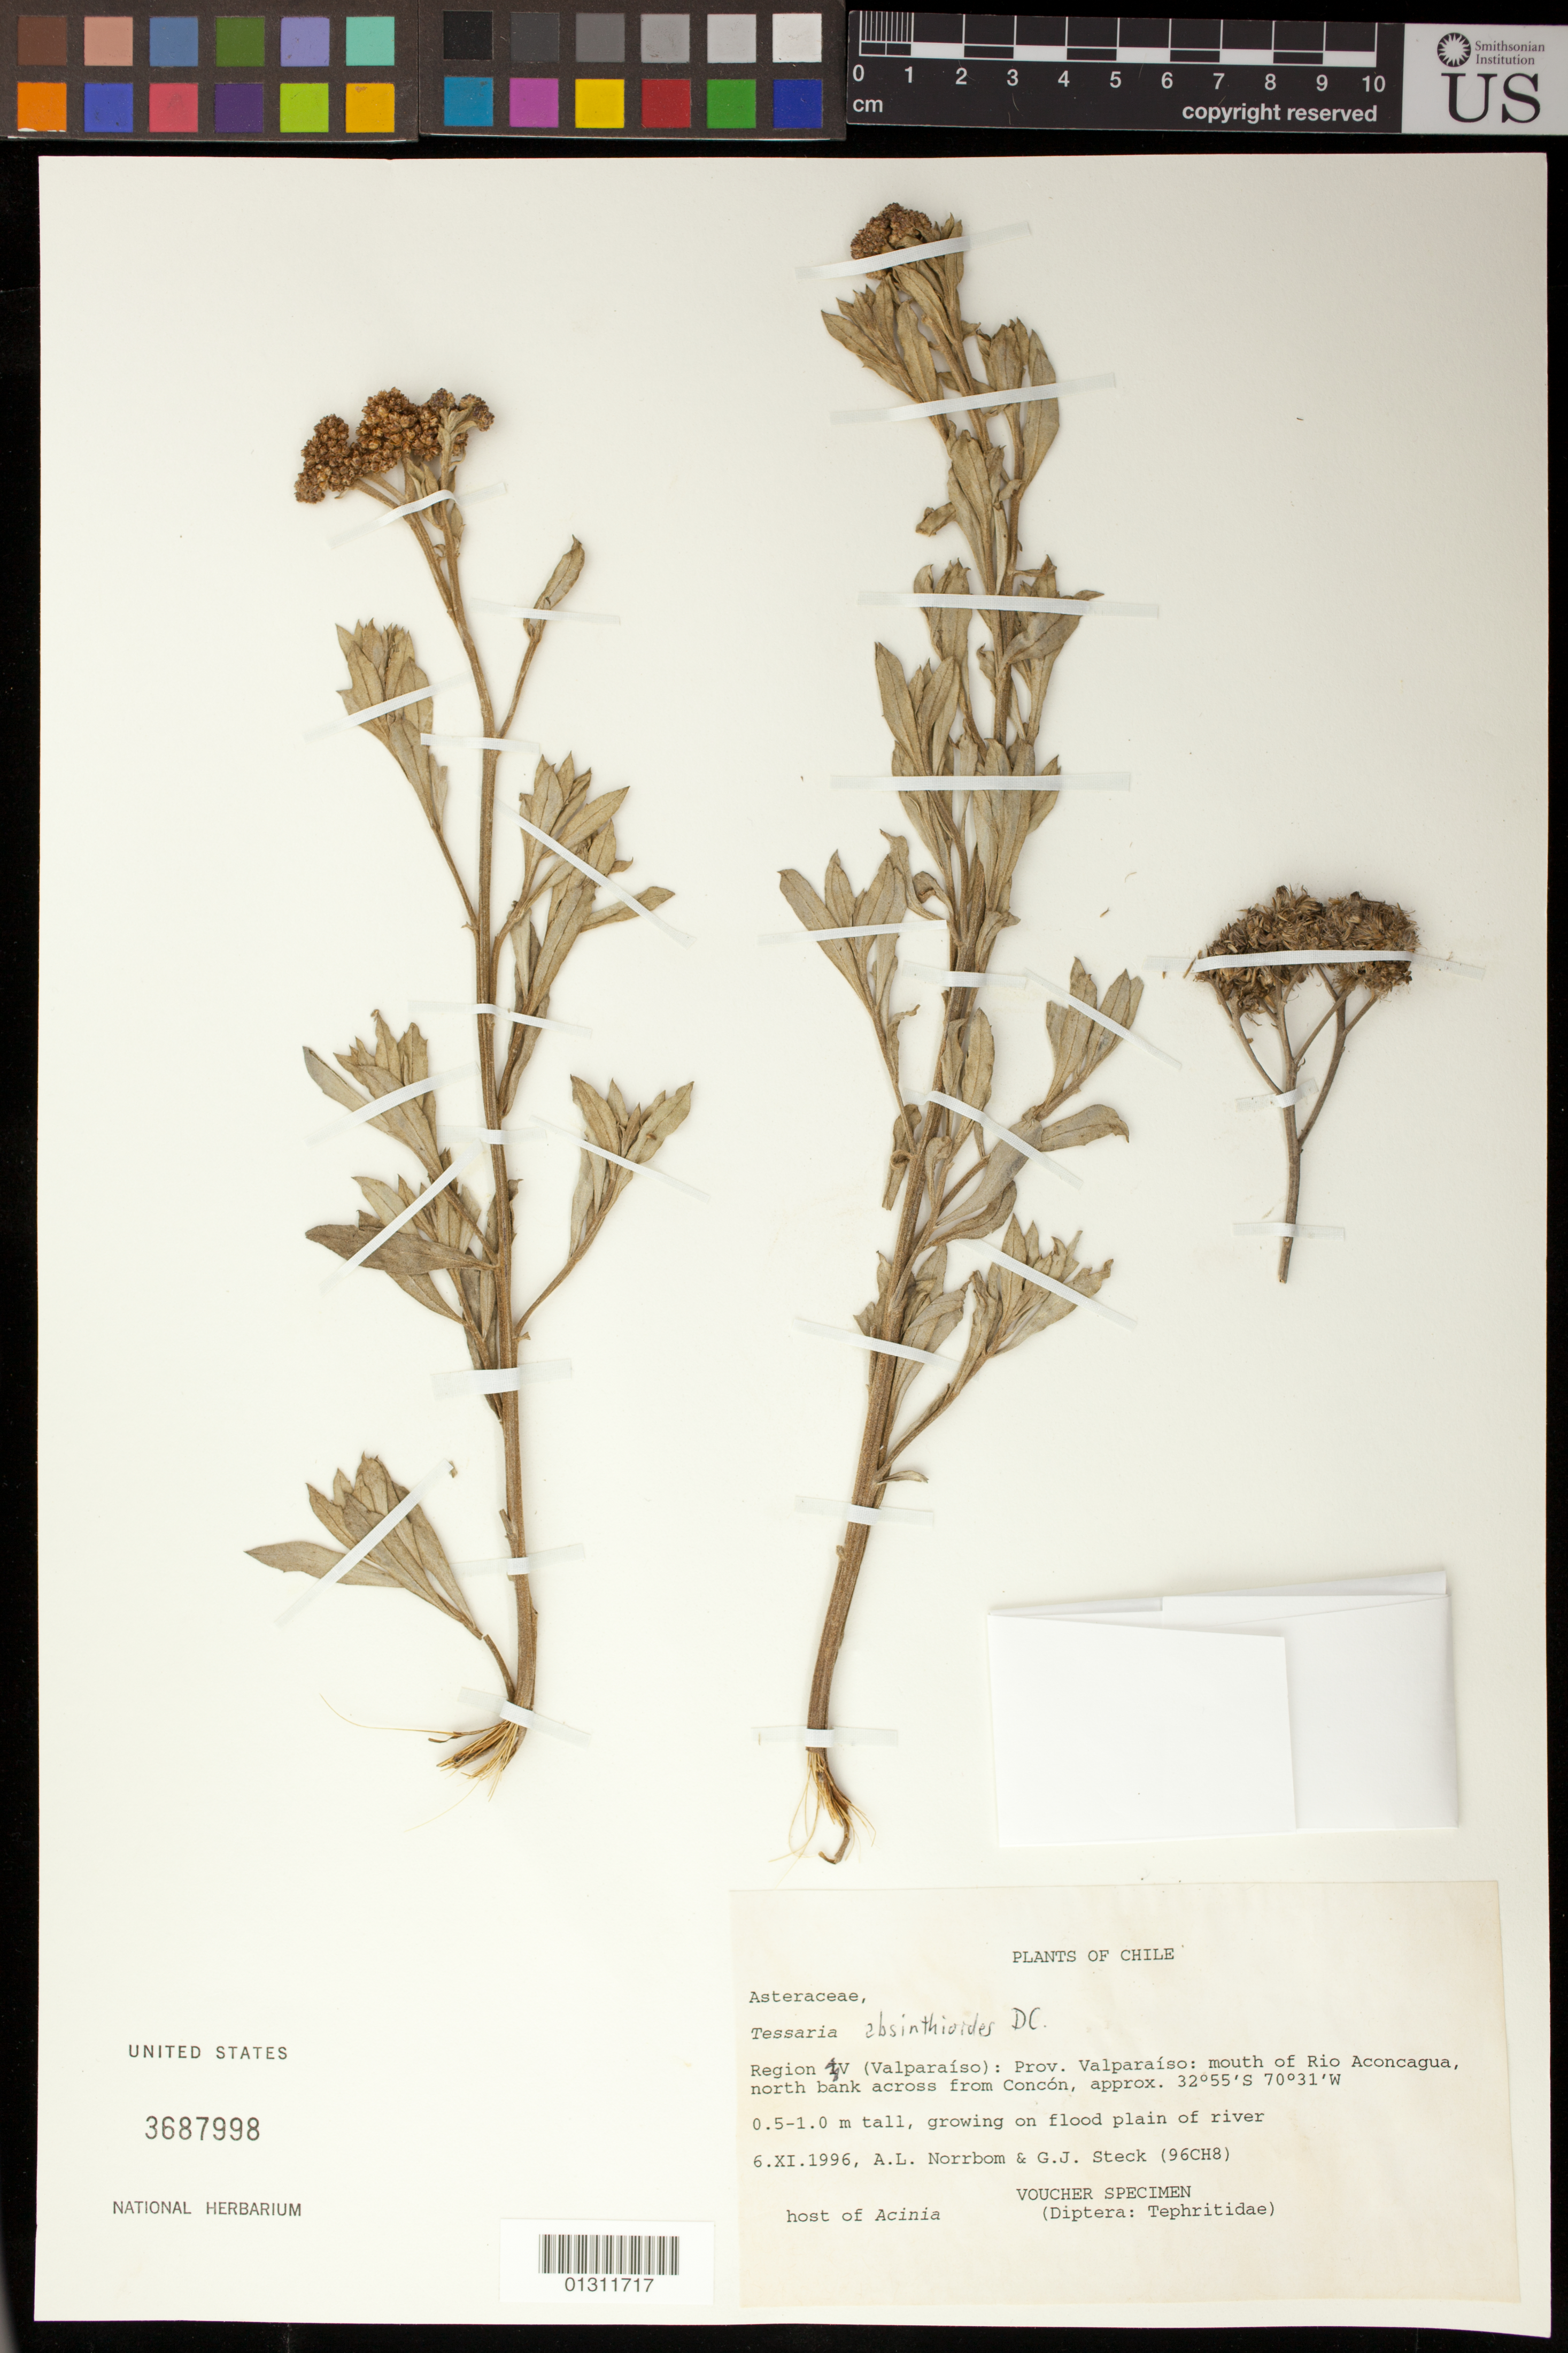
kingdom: Plantae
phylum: Tracheophyta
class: Magnoliopsida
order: Asterales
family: Asteraceae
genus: Tessaria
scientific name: Tessaria absinthioides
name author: (Hook. & Arn.) DC.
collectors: A. L. Norrbom & G. Steck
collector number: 96CH8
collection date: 1996-11-06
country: Chile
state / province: Valparaíso (V)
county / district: Valparaíso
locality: mouth of Rio Aconcagua, north bank across from Concon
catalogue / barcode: US 3687998